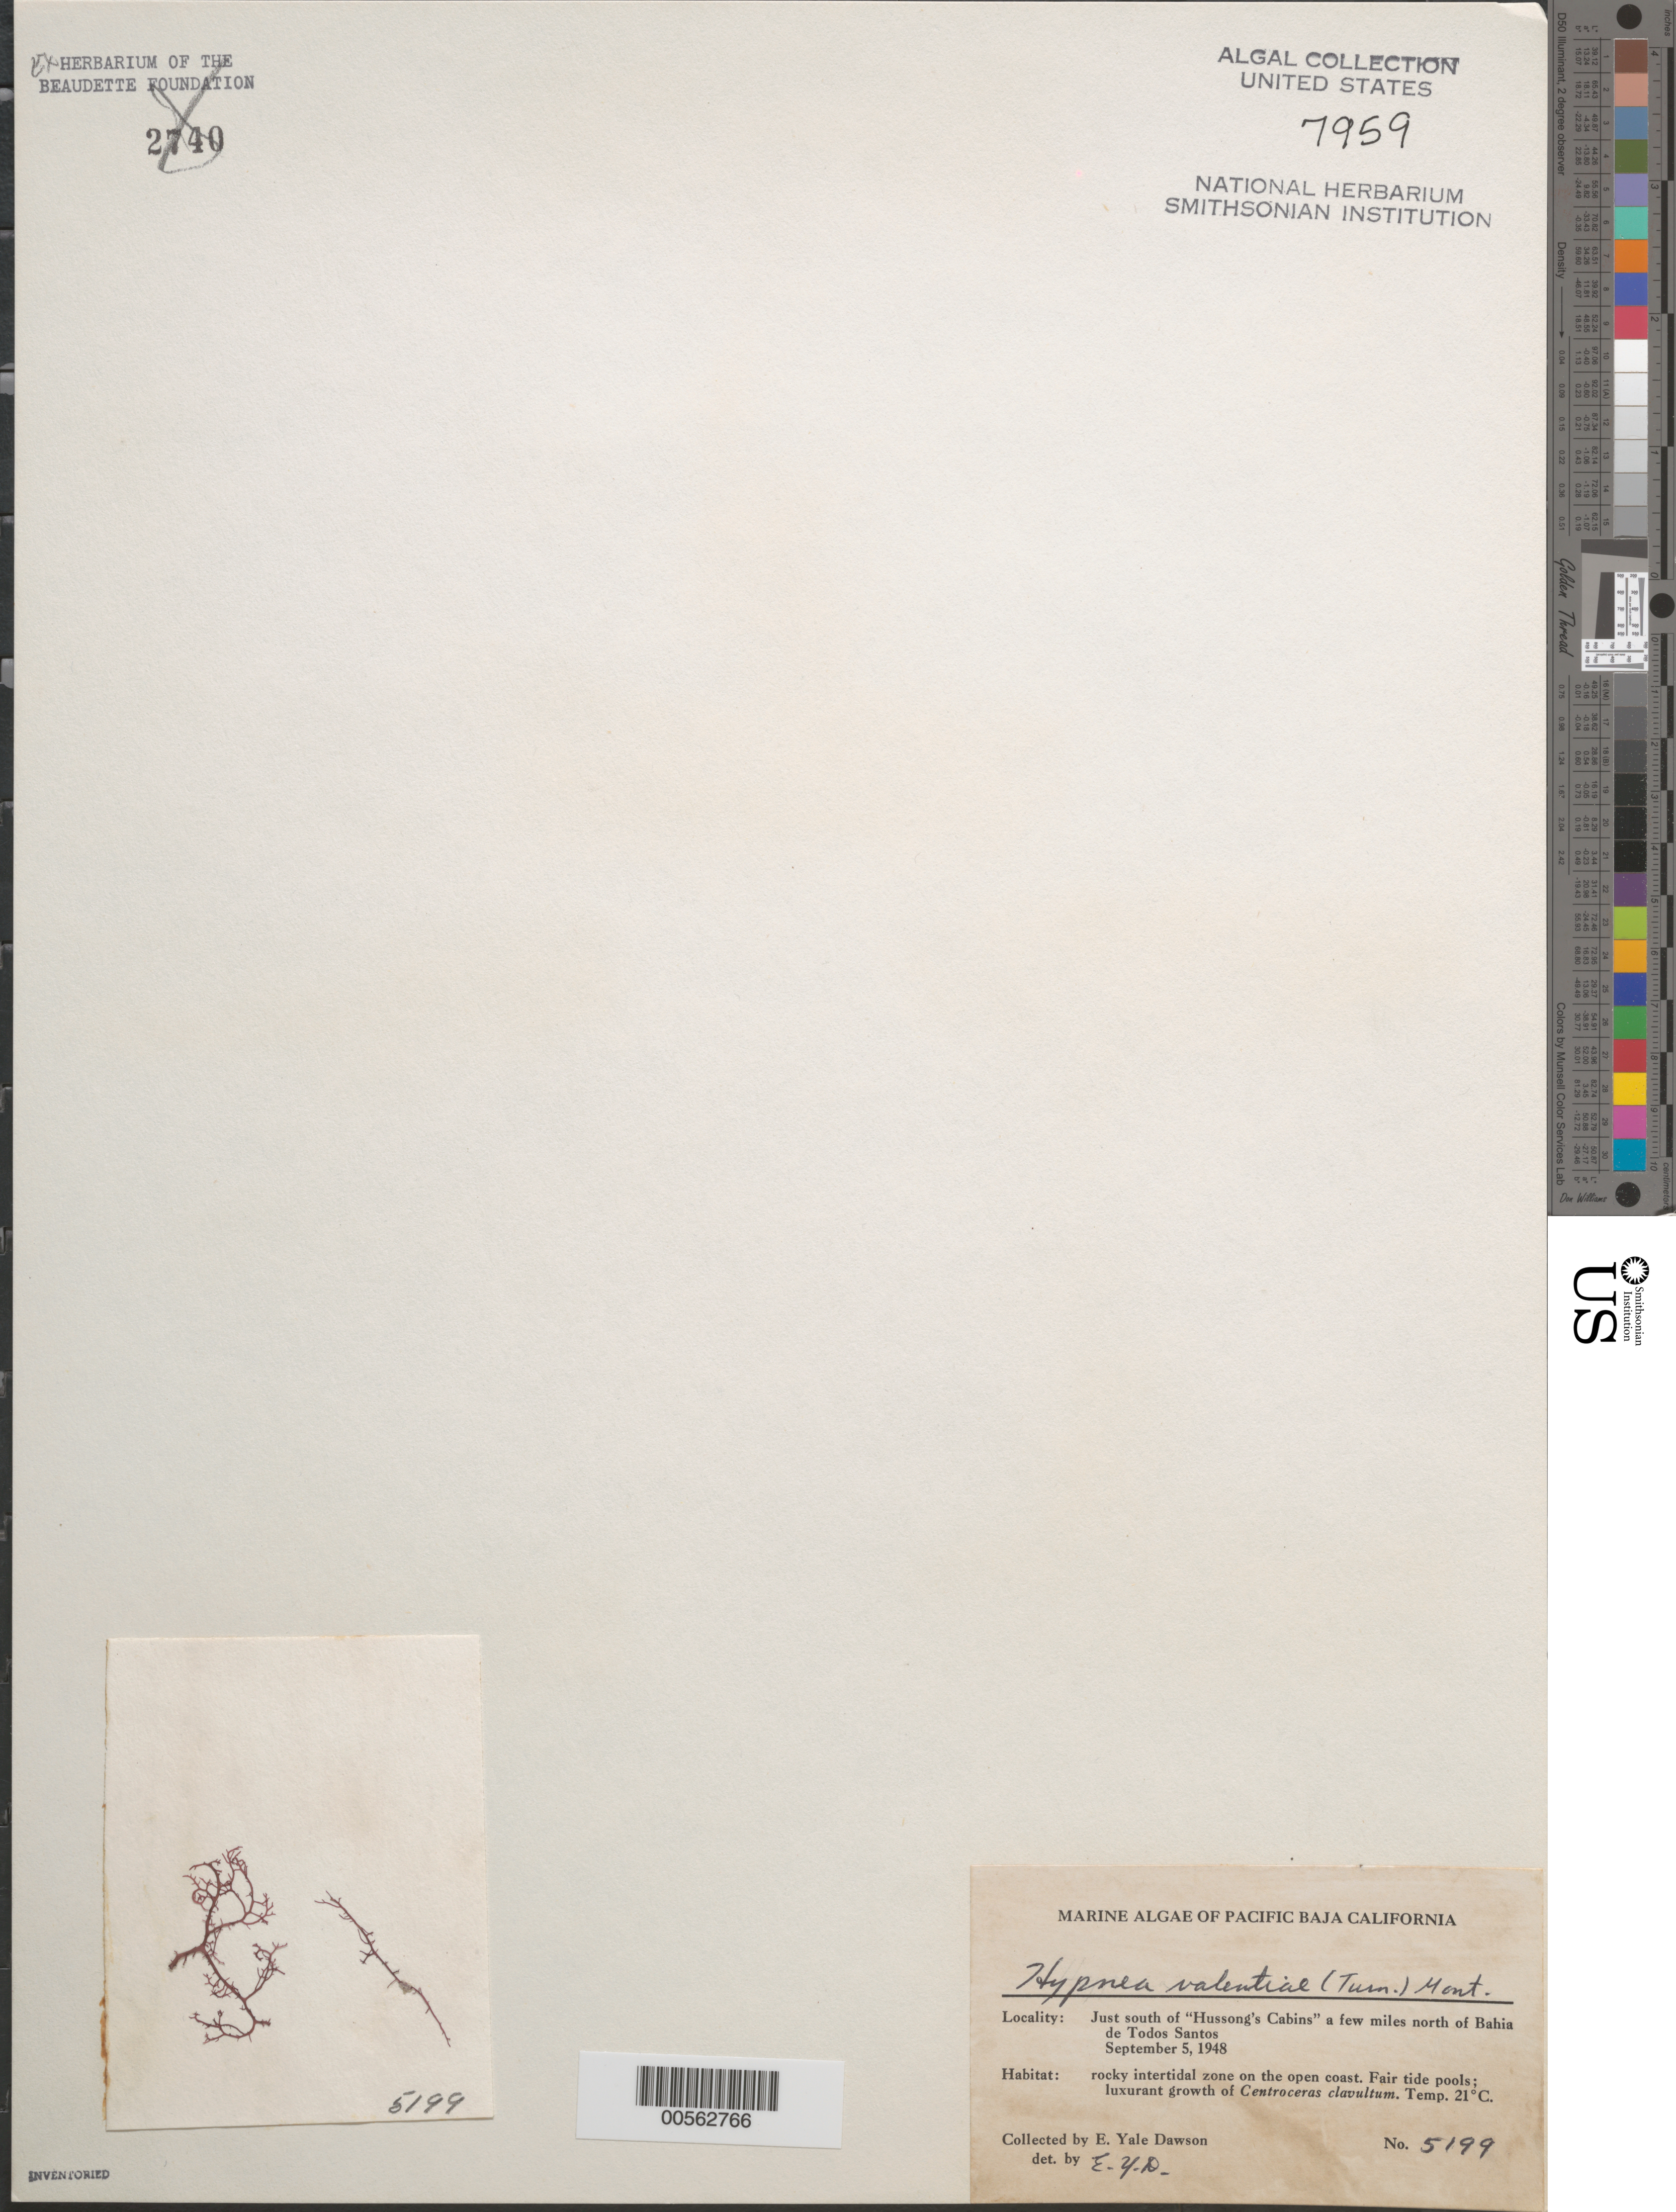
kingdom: Plantae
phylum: Rhodophyta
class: Florideophyceae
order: Gigartinales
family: Cystocloniaceae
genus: Hypnea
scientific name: Hypnea valentiae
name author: (Turner) Mont.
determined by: Dawson, E. Y.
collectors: W. Williams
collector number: EYD 5199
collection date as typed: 05 Sep 1948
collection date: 1948-09-05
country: Mexico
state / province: Baja California Sur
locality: Just south of Hussong's Cabins, north of Bahia de Todos Santos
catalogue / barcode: US 7959